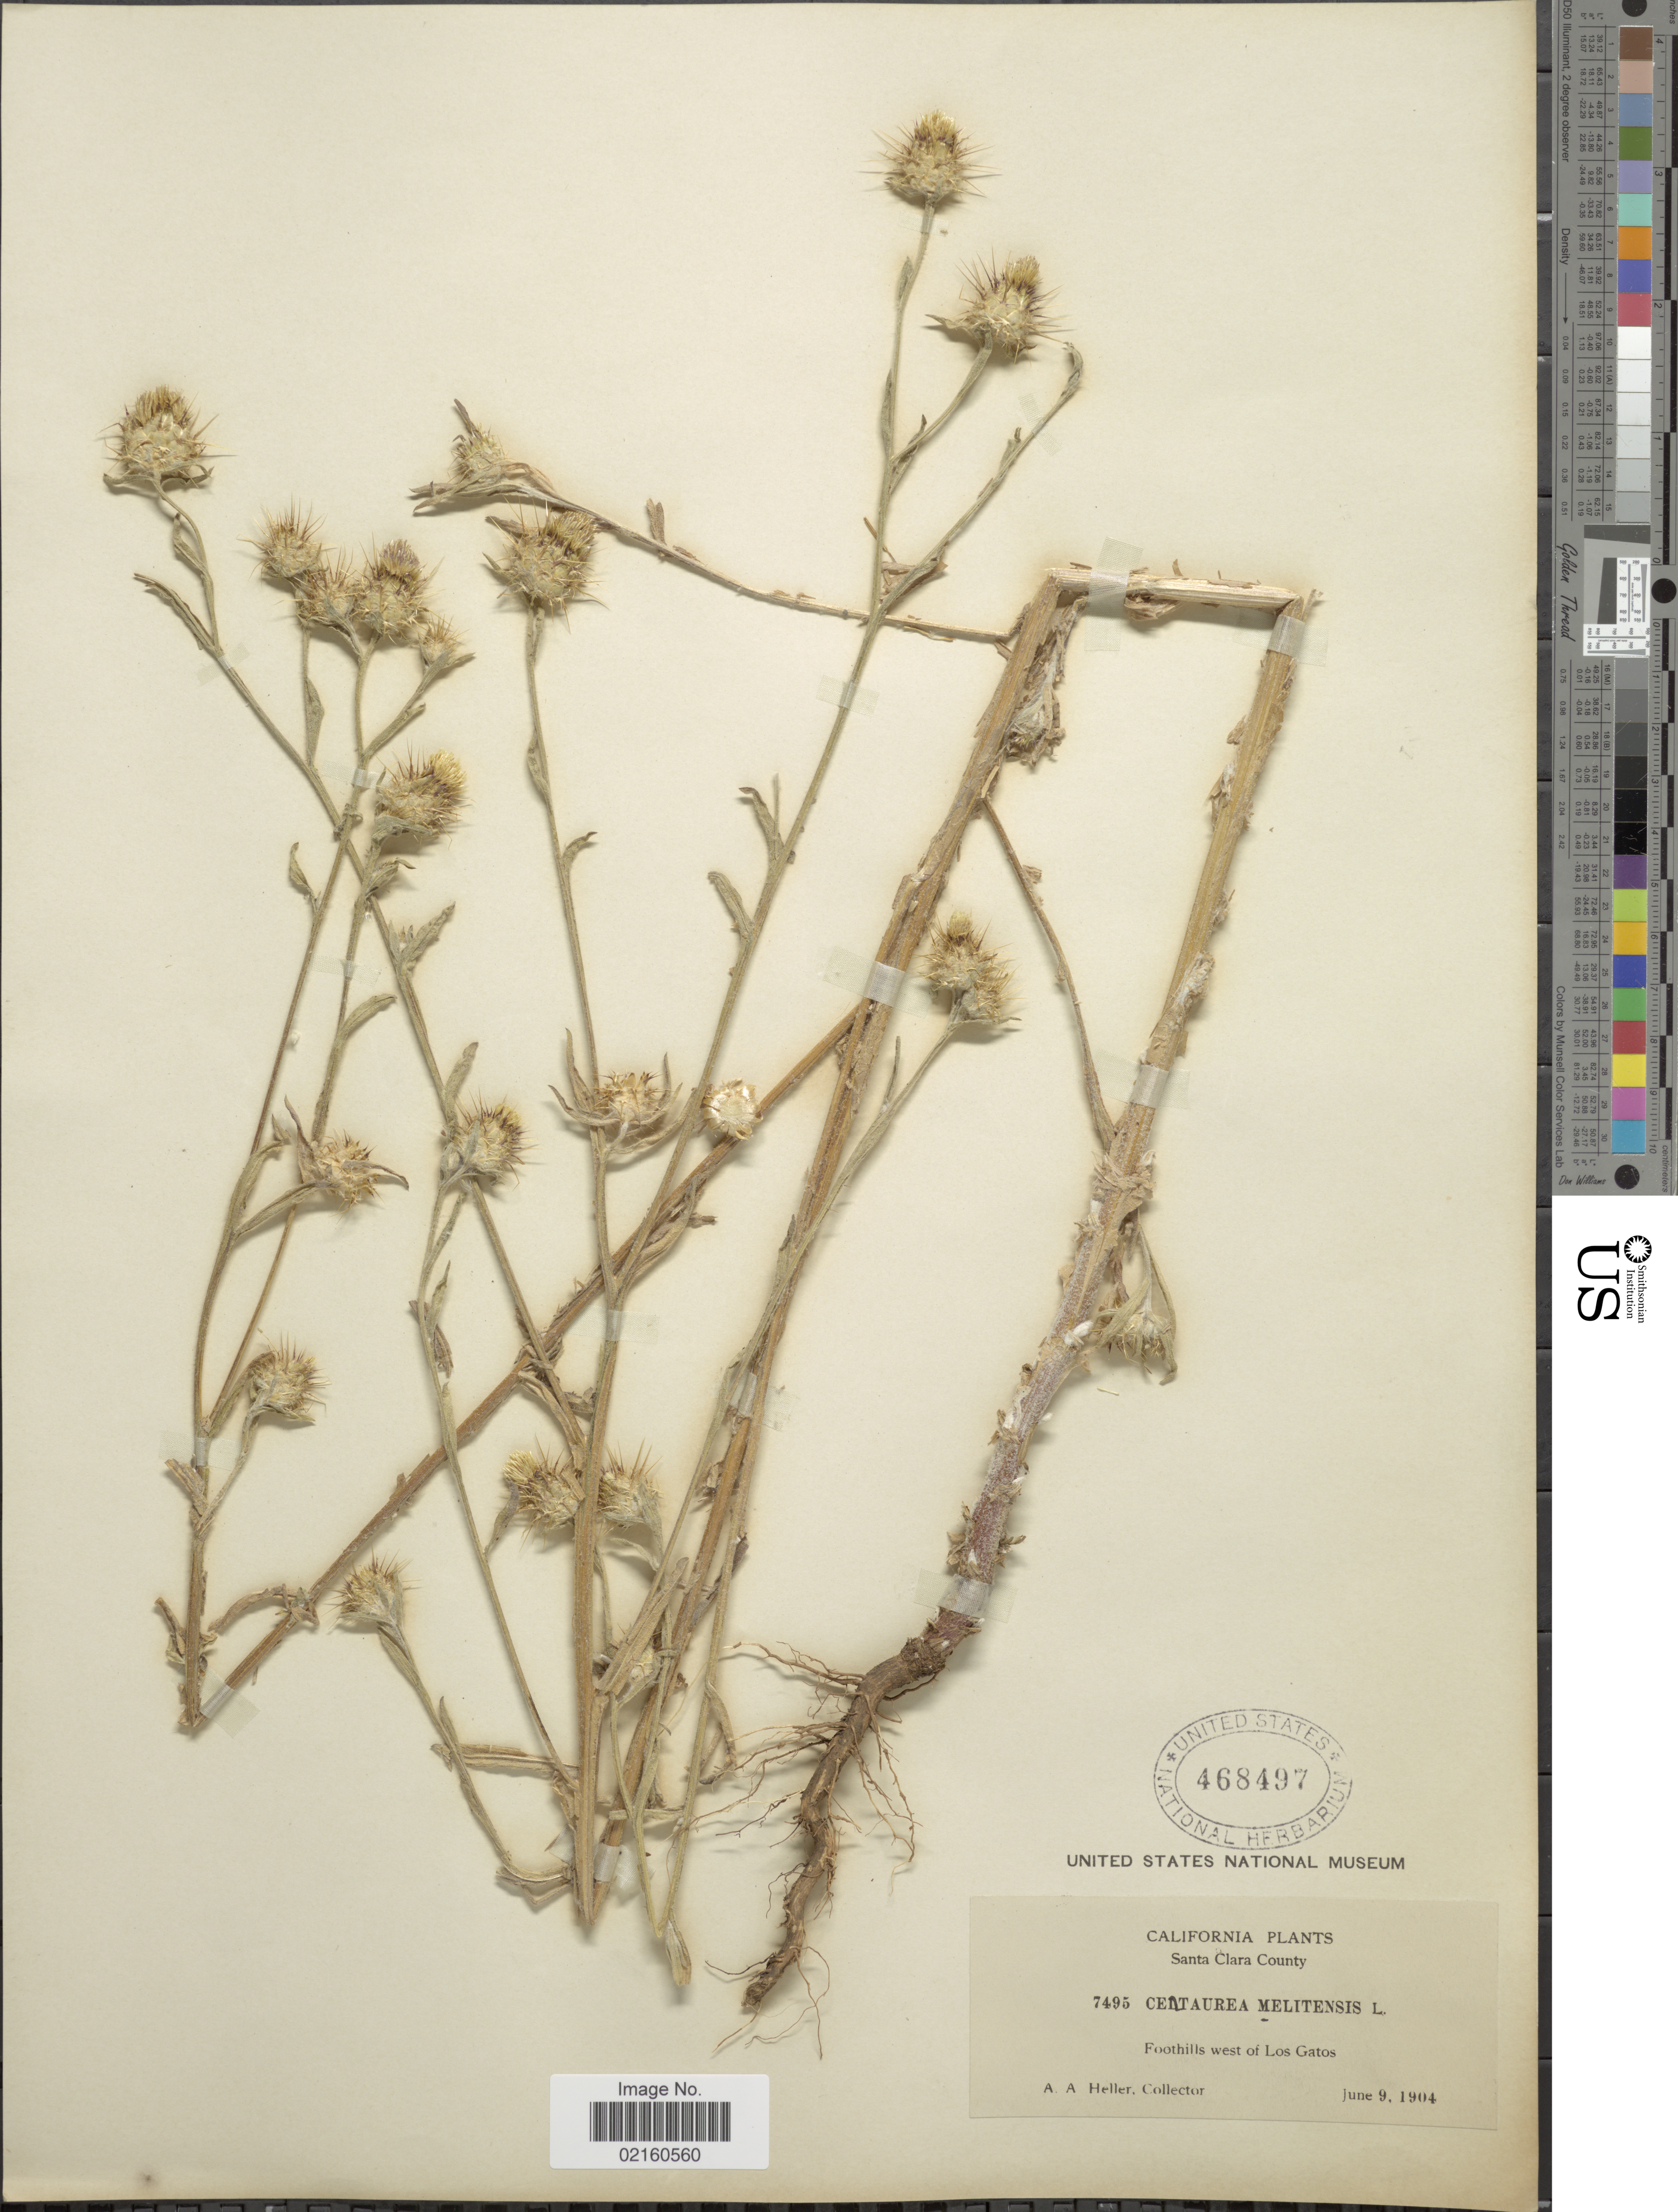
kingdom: Plantae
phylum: Tracheophyta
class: Magnoliopsida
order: Asterales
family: Asteraceae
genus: Centaurea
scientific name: Centaurea melitensis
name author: L.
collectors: A. A. Heller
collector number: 7495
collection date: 1904-06-09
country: United States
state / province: California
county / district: Santa Clara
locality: Santa Clara County, west of Los Gatos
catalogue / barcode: US 468497